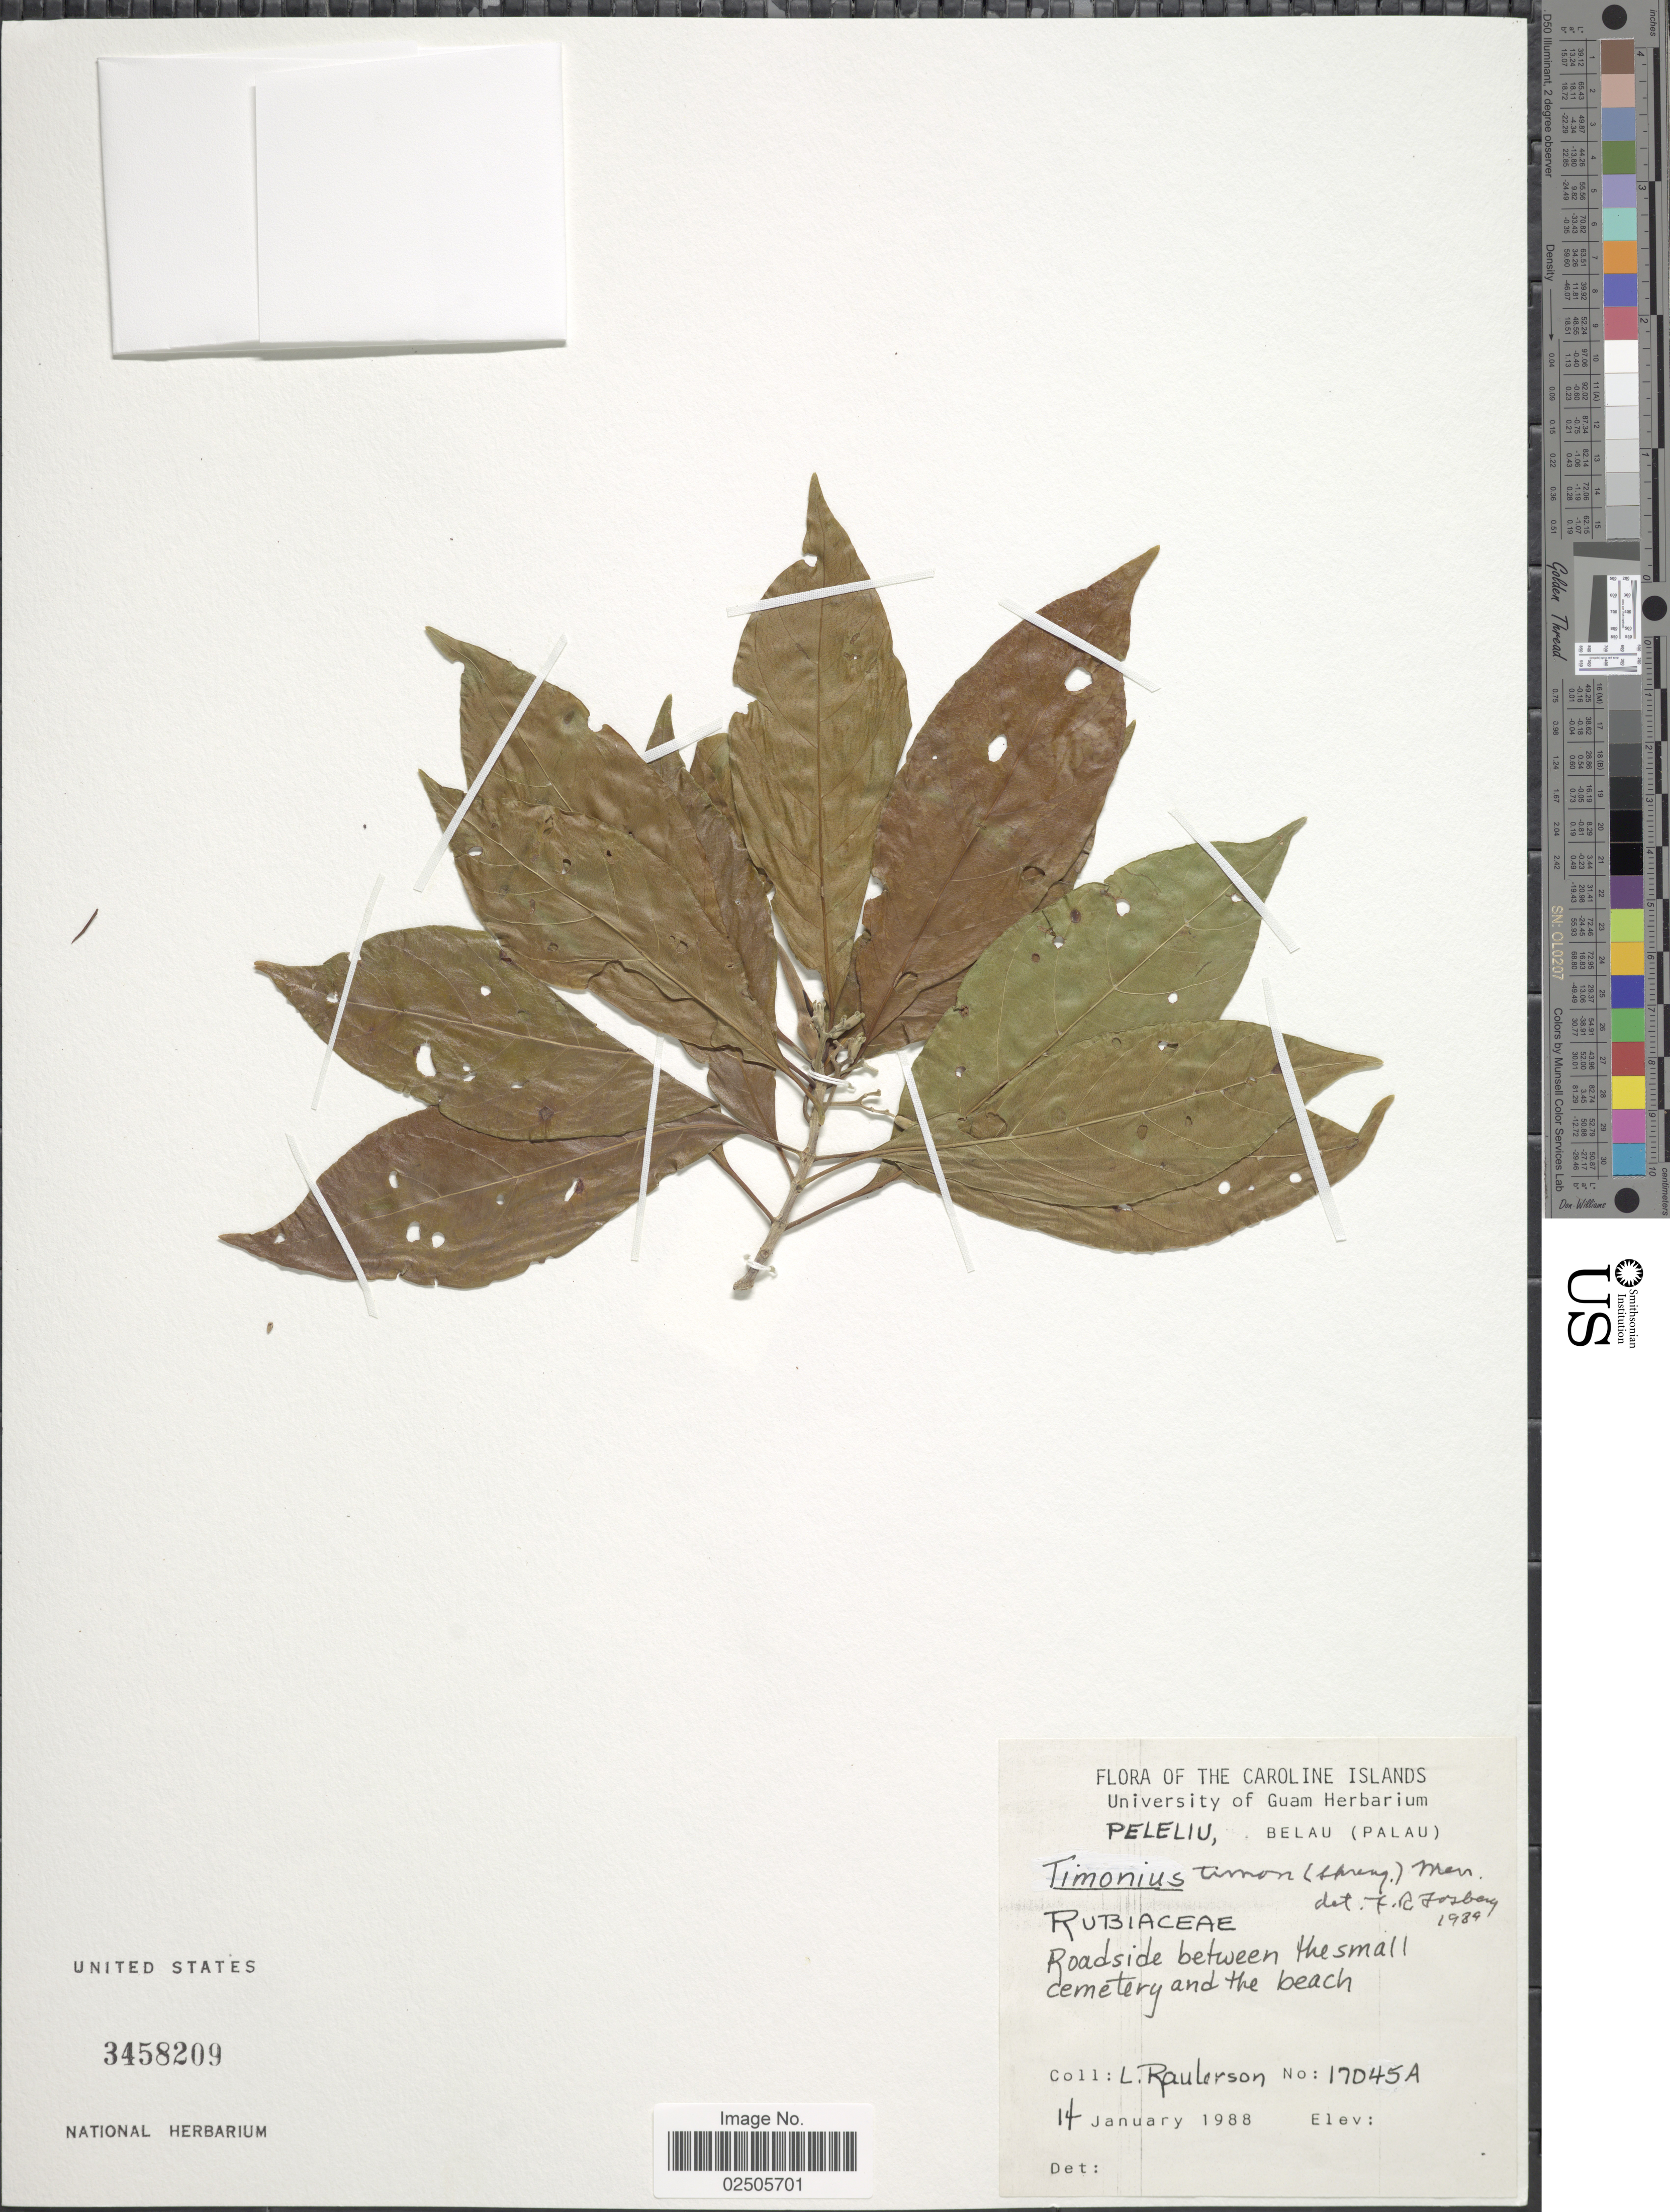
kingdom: Plantae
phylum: Tracheophyta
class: Magnoliopsida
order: Gentianales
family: Rubiaceae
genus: Timonius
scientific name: Timonius timon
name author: (Spreng.) Merr.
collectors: L. Raulerson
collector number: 17045A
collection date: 1988-01-14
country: Palau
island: Beliliou [Peleliu]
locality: The Caroline Islands, Peliliu, Belau (Palau) Roadside between the small cemetery and the beach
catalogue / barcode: US 3458209